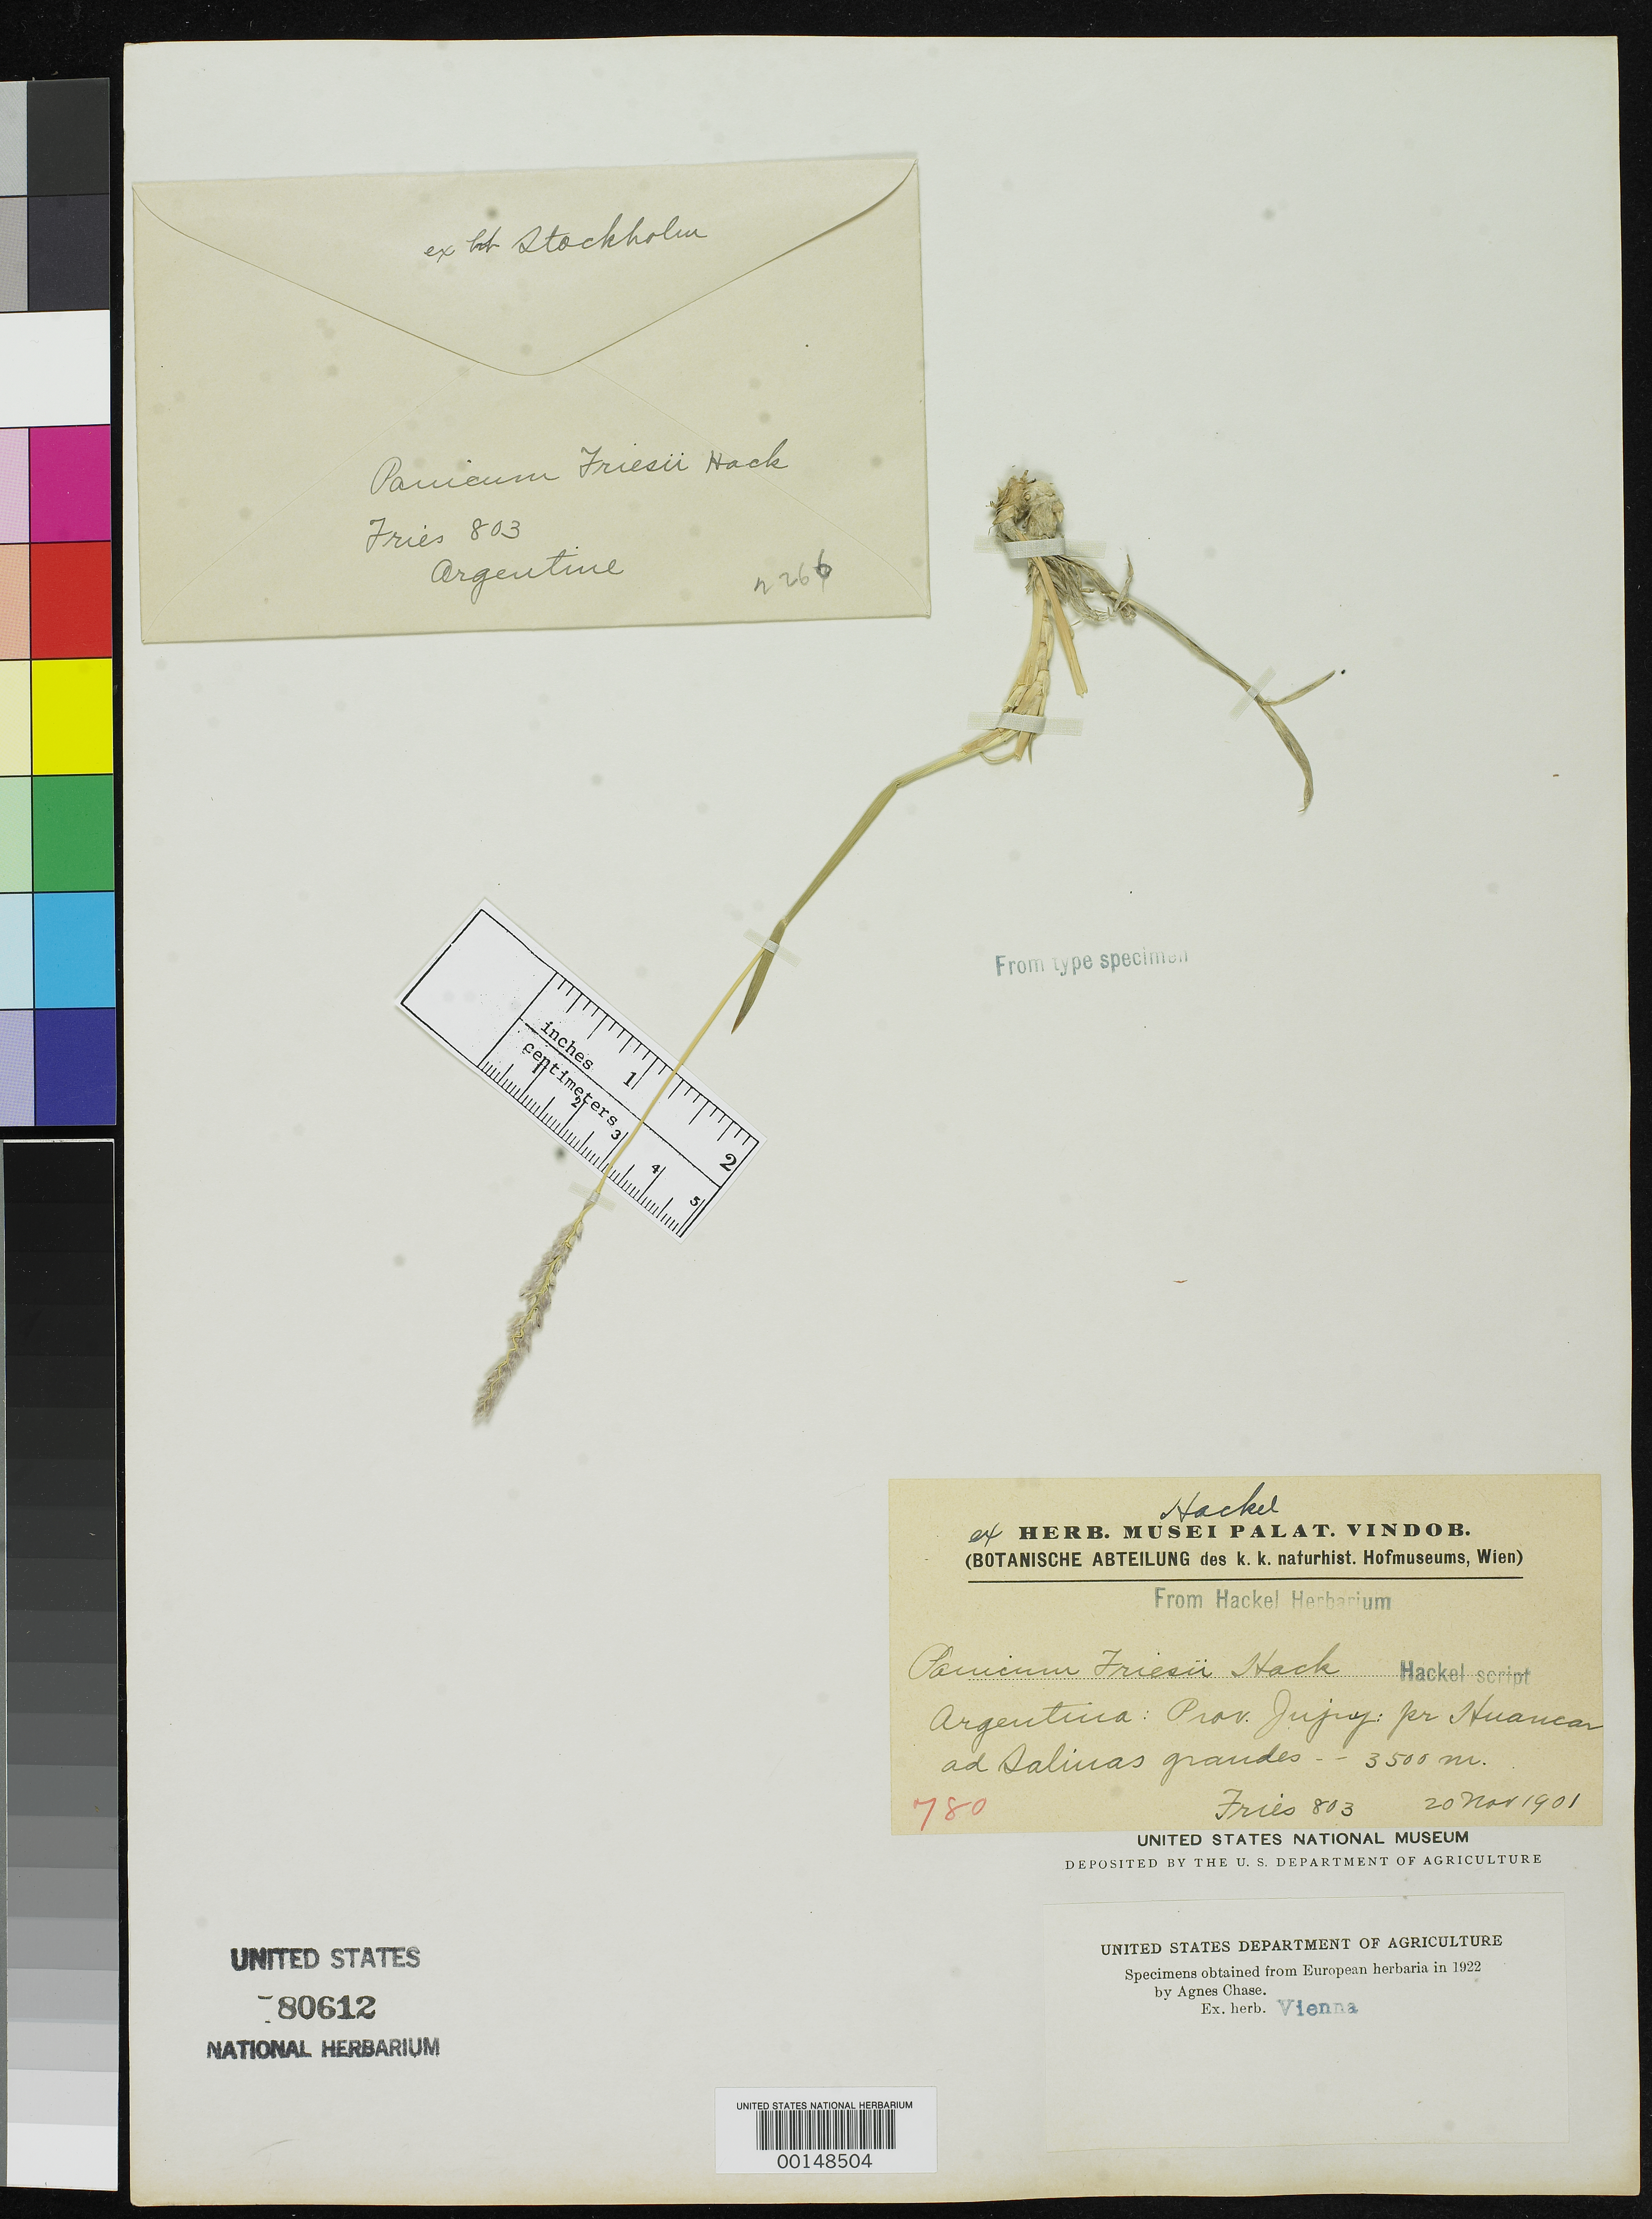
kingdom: Plantae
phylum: Tracheophyta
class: Liliopsida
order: Poales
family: Poaceae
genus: Panicum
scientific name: Panicum friesii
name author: Hack. ex R.E. Fr.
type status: Type Fragment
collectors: R. E. Fries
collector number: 803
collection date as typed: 20 Nov 1901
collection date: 1901-11-20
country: Argentina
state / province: Jujuy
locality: Huancar and Salinas.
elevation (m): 3500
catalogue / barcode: US 80612